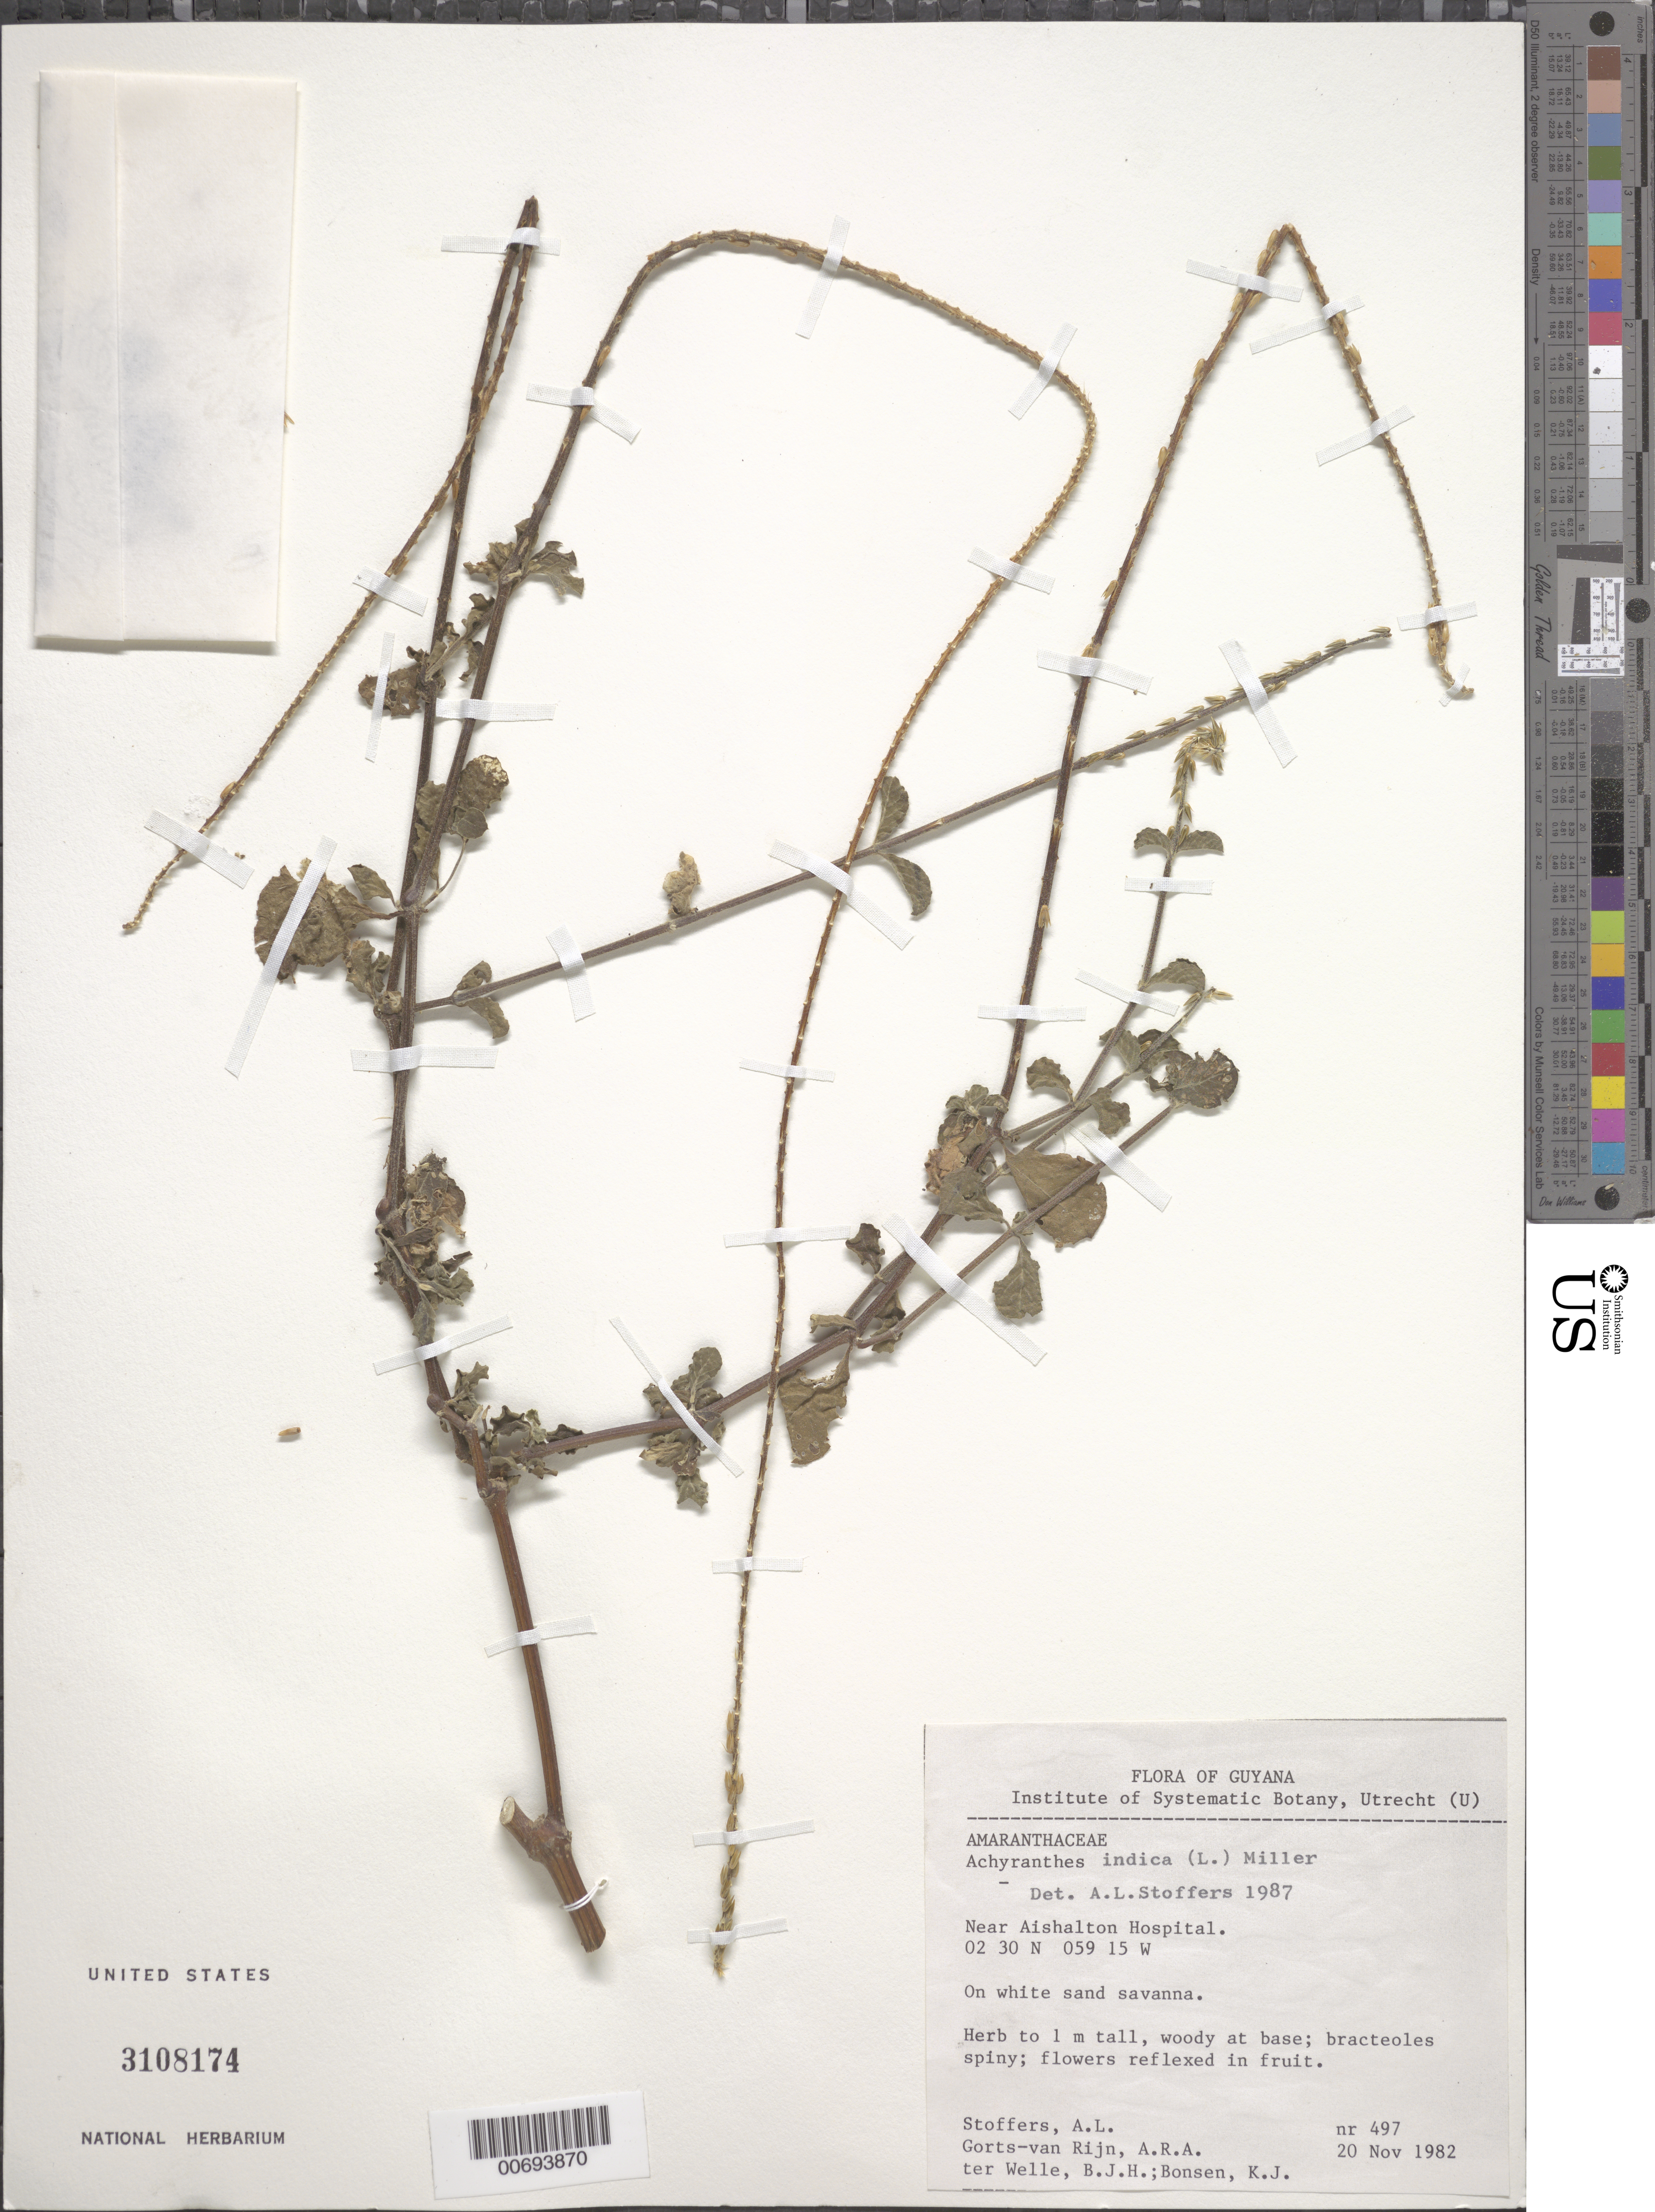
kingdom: Plantae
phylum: Tracheophyta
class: Magnoliopsida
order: Caryophyllales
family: Amaranthaceae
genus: Achyranthes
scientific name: Achyranthes indica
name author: (L.) Mill.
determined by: Stoffers, A. L.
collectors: A. Stoffers, A. .R. A. Görts-van Rijn, B. Welle & K. Bonsen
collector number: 497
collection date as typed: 20-Nov-82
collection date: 1982-11-20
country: Guyana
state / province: U. Takutu-U. Essequibo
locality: Aishalton Hospital, vic.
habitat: White sand savanna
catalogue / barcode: US 3108174